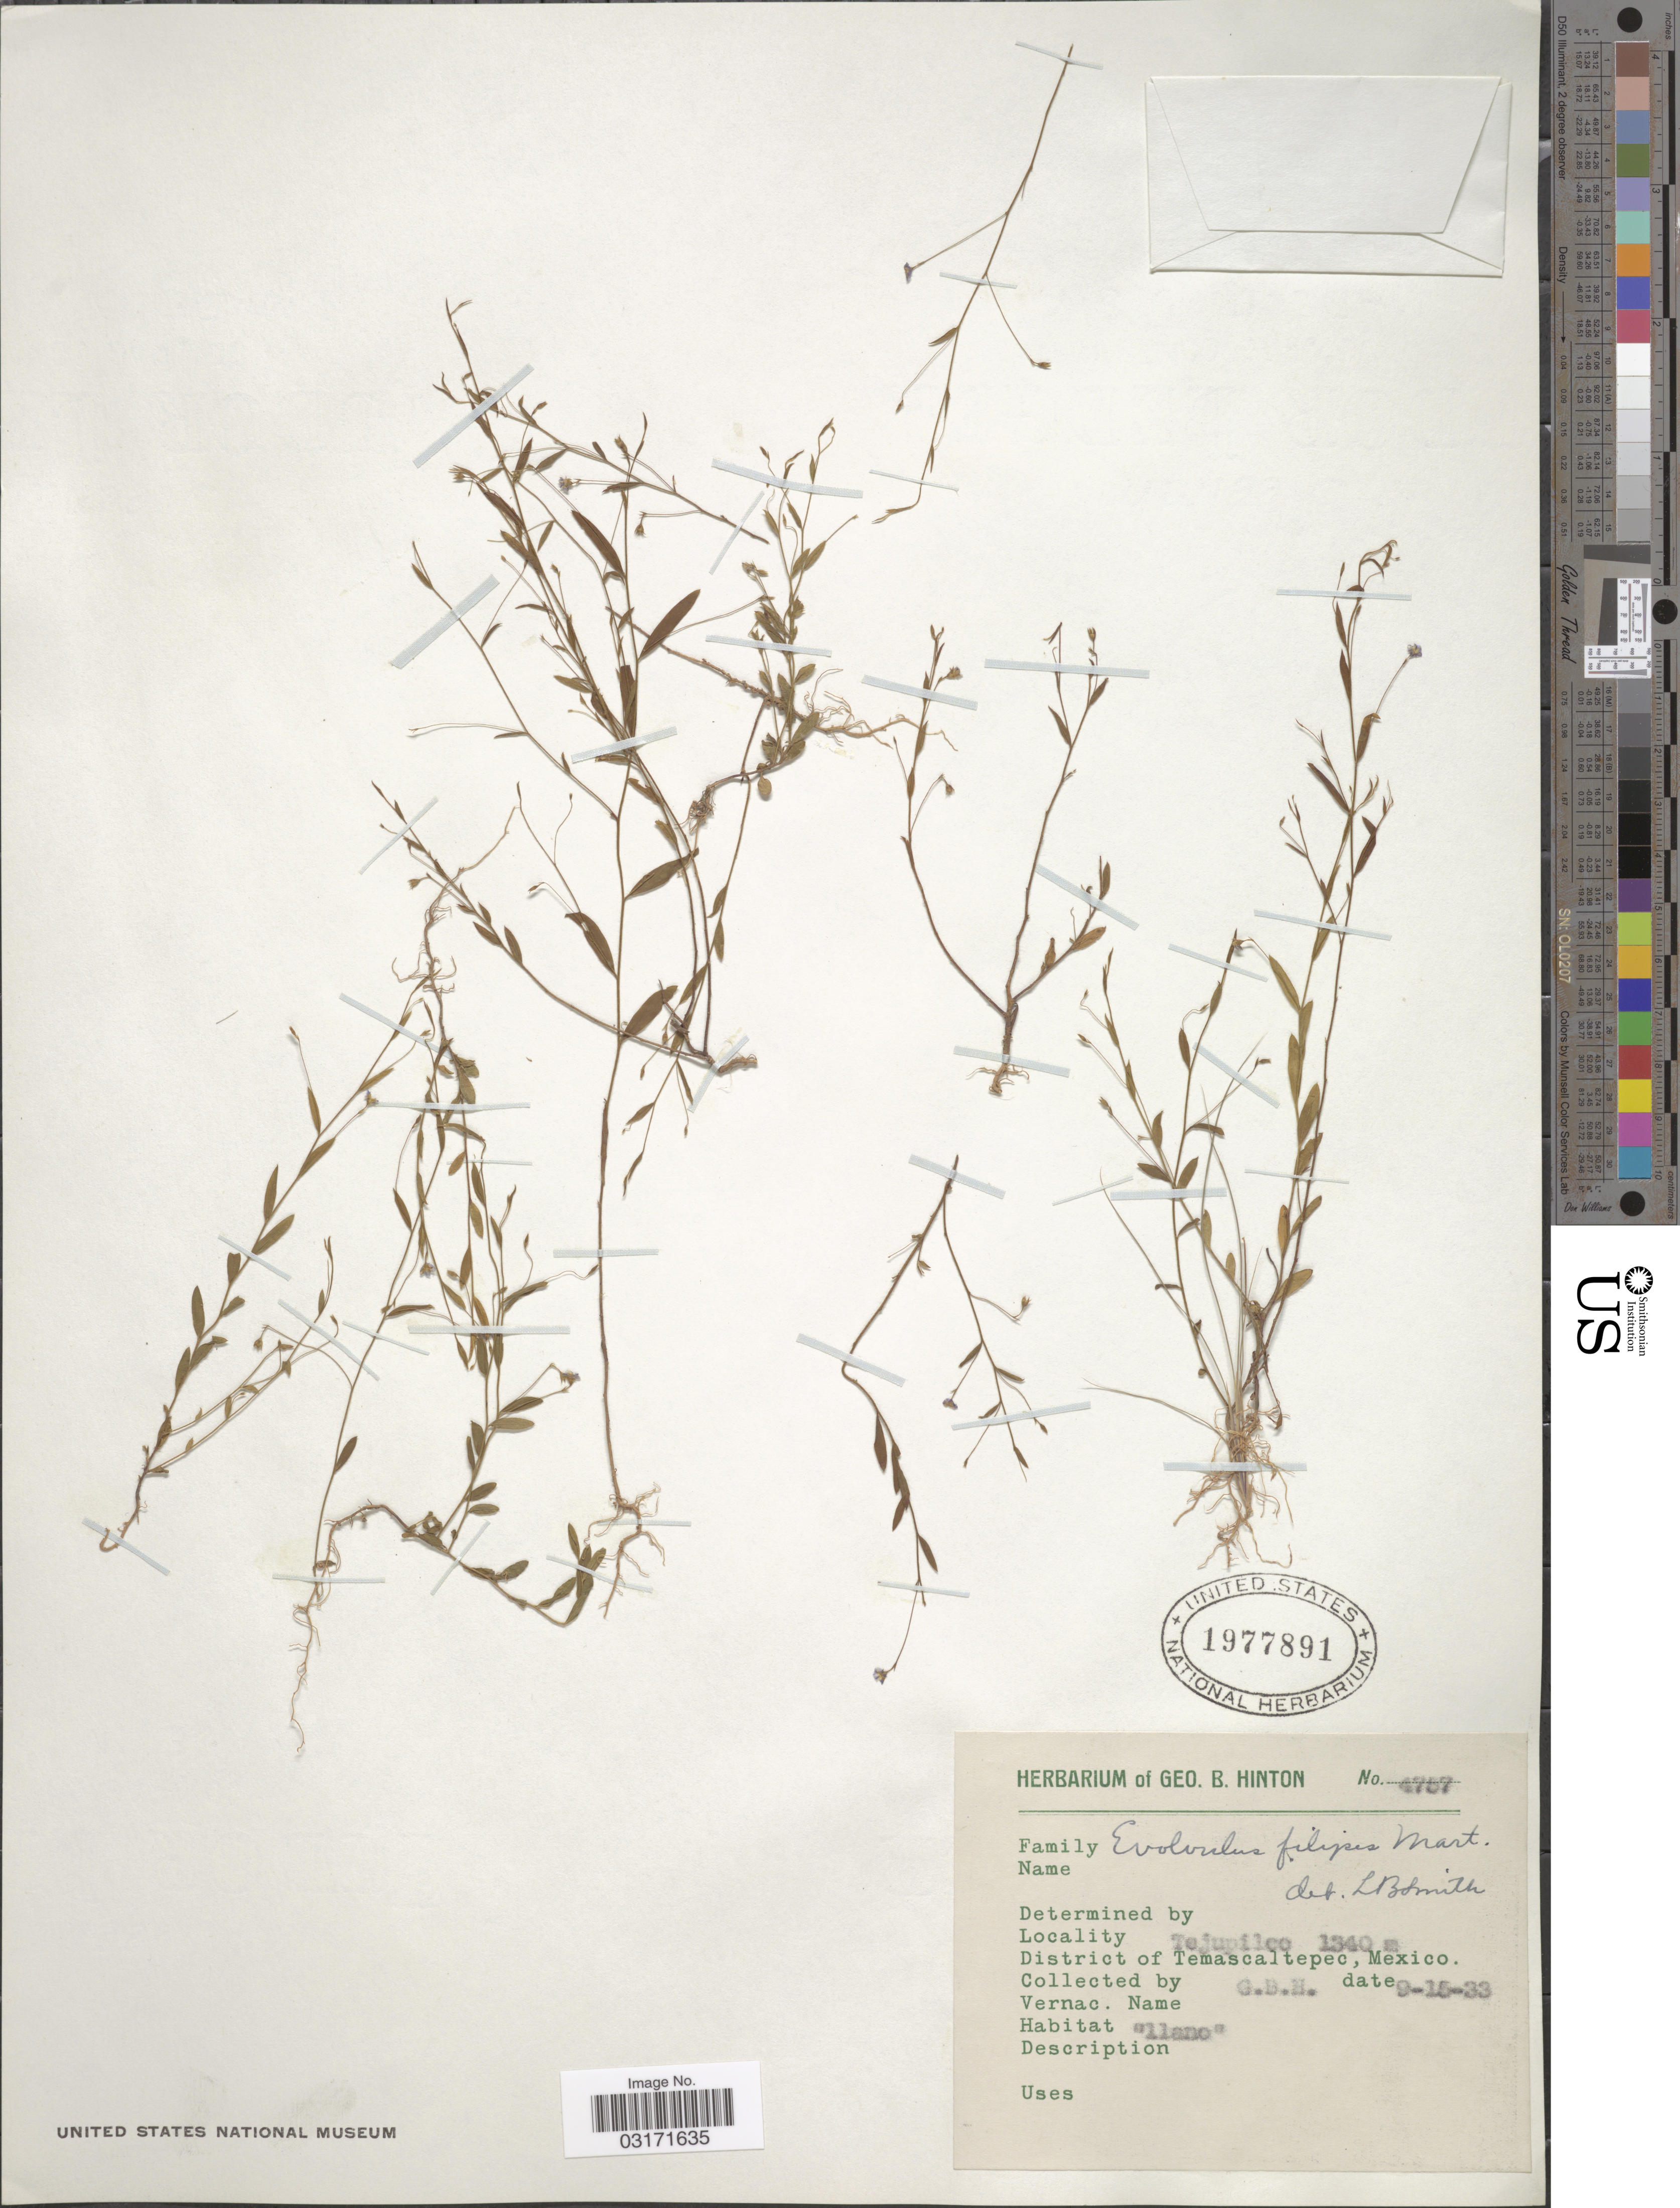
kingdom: Plantae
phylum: Tracheophyta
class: Magnoliopsida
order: Solanales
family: Convolvulaceae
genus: Evolvulus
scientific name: Evolvulus filipes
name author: Mart.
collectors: G. B. Hinton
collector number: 4757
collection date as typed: Transcribed d/m/y: 19/9/33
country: Mexico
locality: Tejupilco, District of Temascaltepec.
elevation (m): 1340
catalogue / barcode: US 1977891